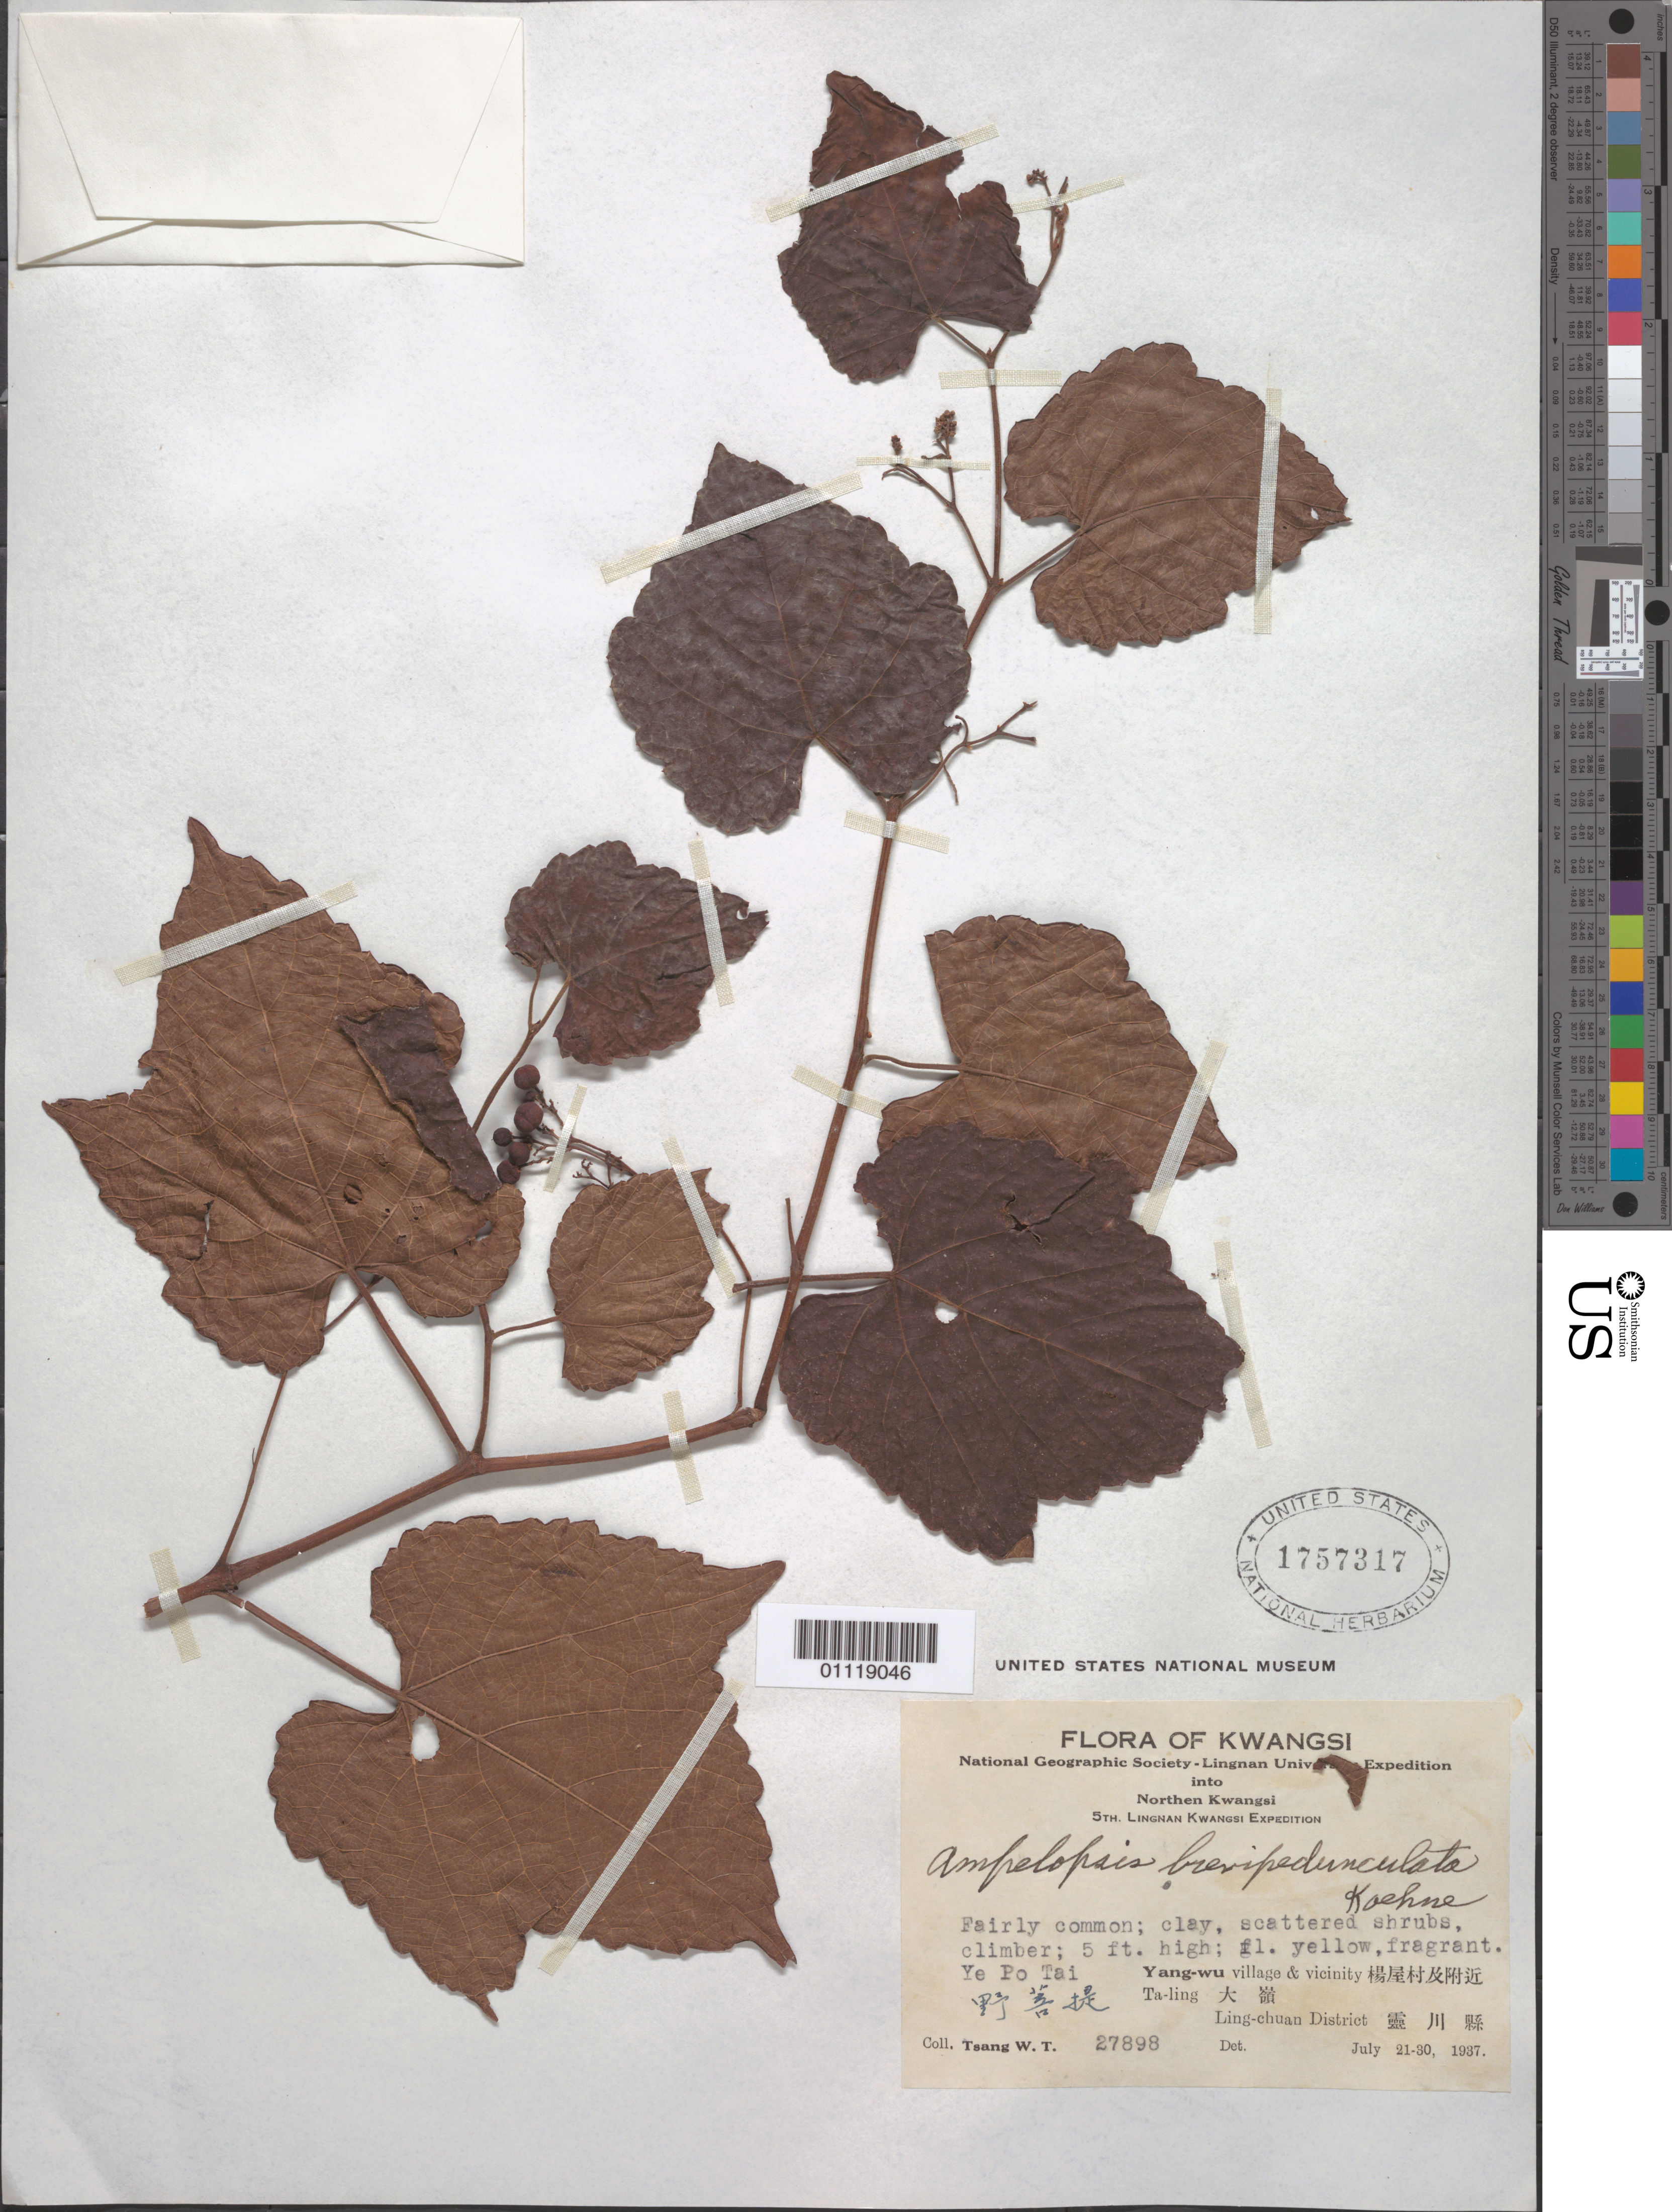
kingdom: Plantae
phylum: Tracheophyta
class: Magnoliopsida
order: Vitales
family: Vitaceae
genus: Ampelopsis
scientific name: Ampelopsis brevipedunculata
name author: (Maxim.) Trautv.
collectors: W. T. Tsang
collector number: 27898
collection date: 1937-07-21/1937-07-30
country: China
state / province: Guangxi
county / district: Ling-chuan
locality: Yang-wu village & vicinity Ta-ling.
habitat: Clay, scattered shrubs, climber.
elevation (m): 2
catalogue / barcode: US 1757317